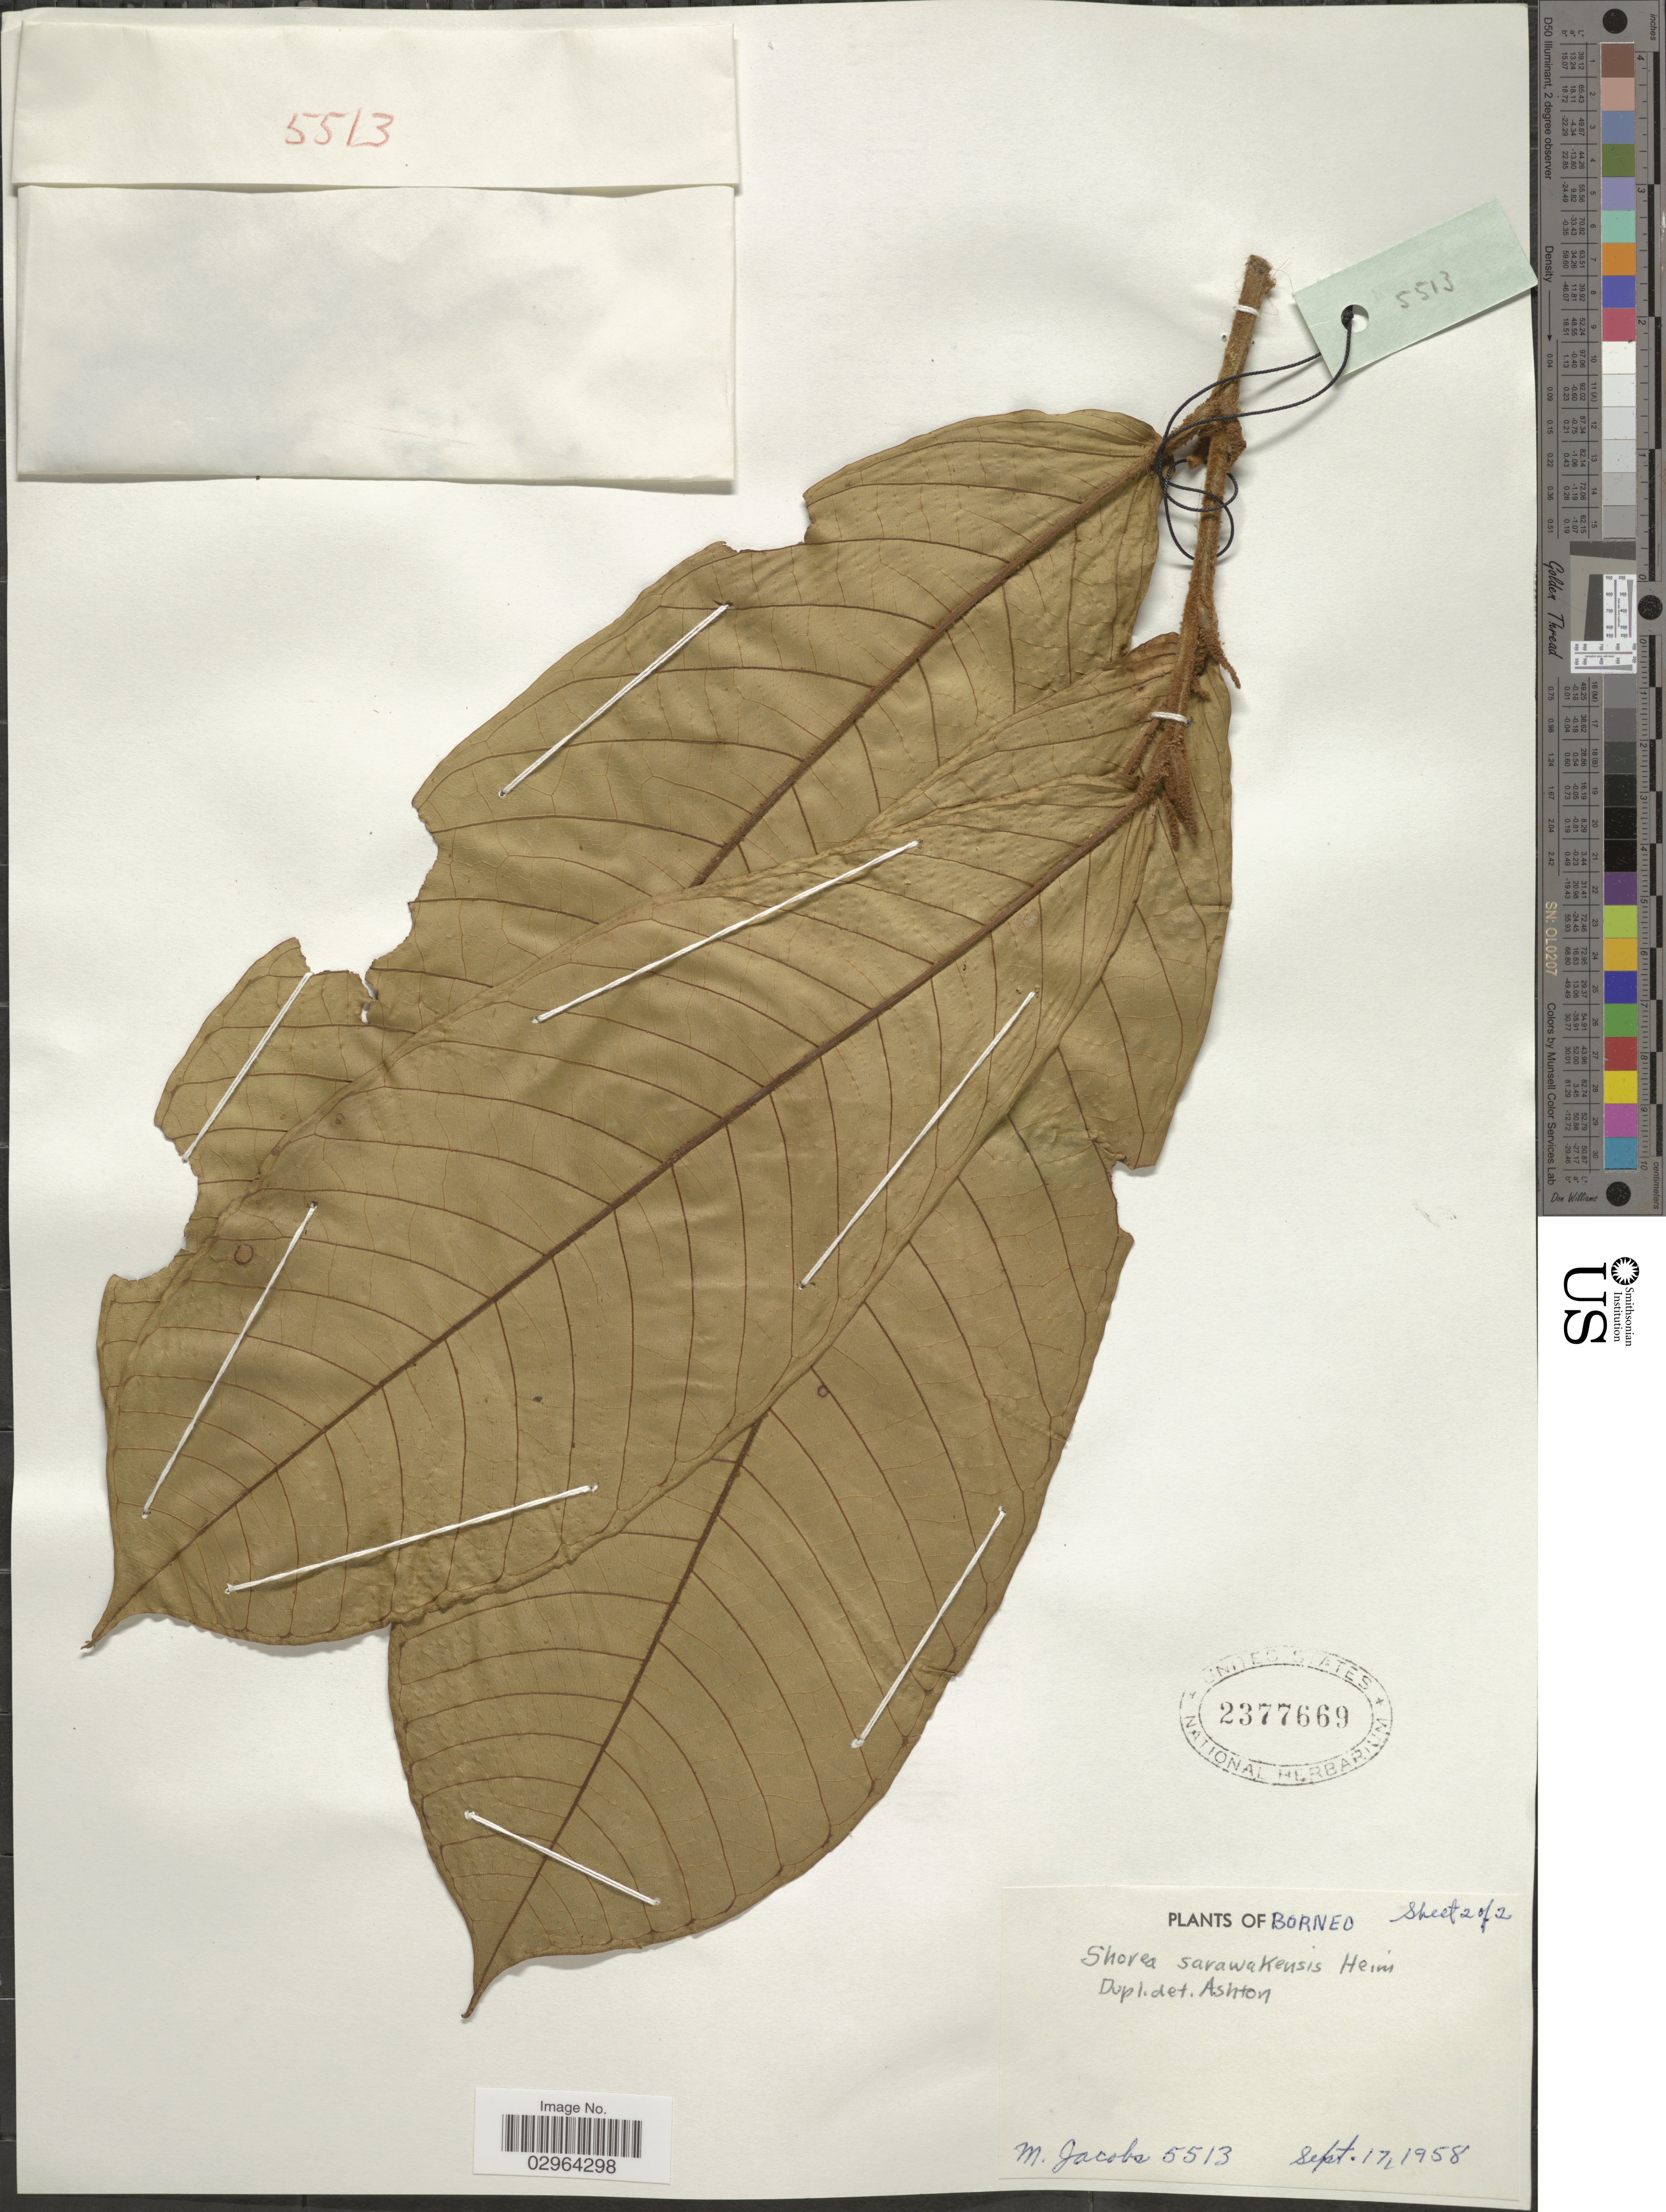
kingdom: Plantae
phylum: Tracheophyta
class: Magnoliopsida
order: Malvales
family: Dipterocarpaceae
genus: Vatica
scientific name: Vatica sarawakensis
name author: F. Heim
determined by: Ashton, P. S.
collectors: M. Jacobs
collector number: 5513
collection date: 1958-09-17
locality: Borneo.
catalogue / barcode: US 2377669